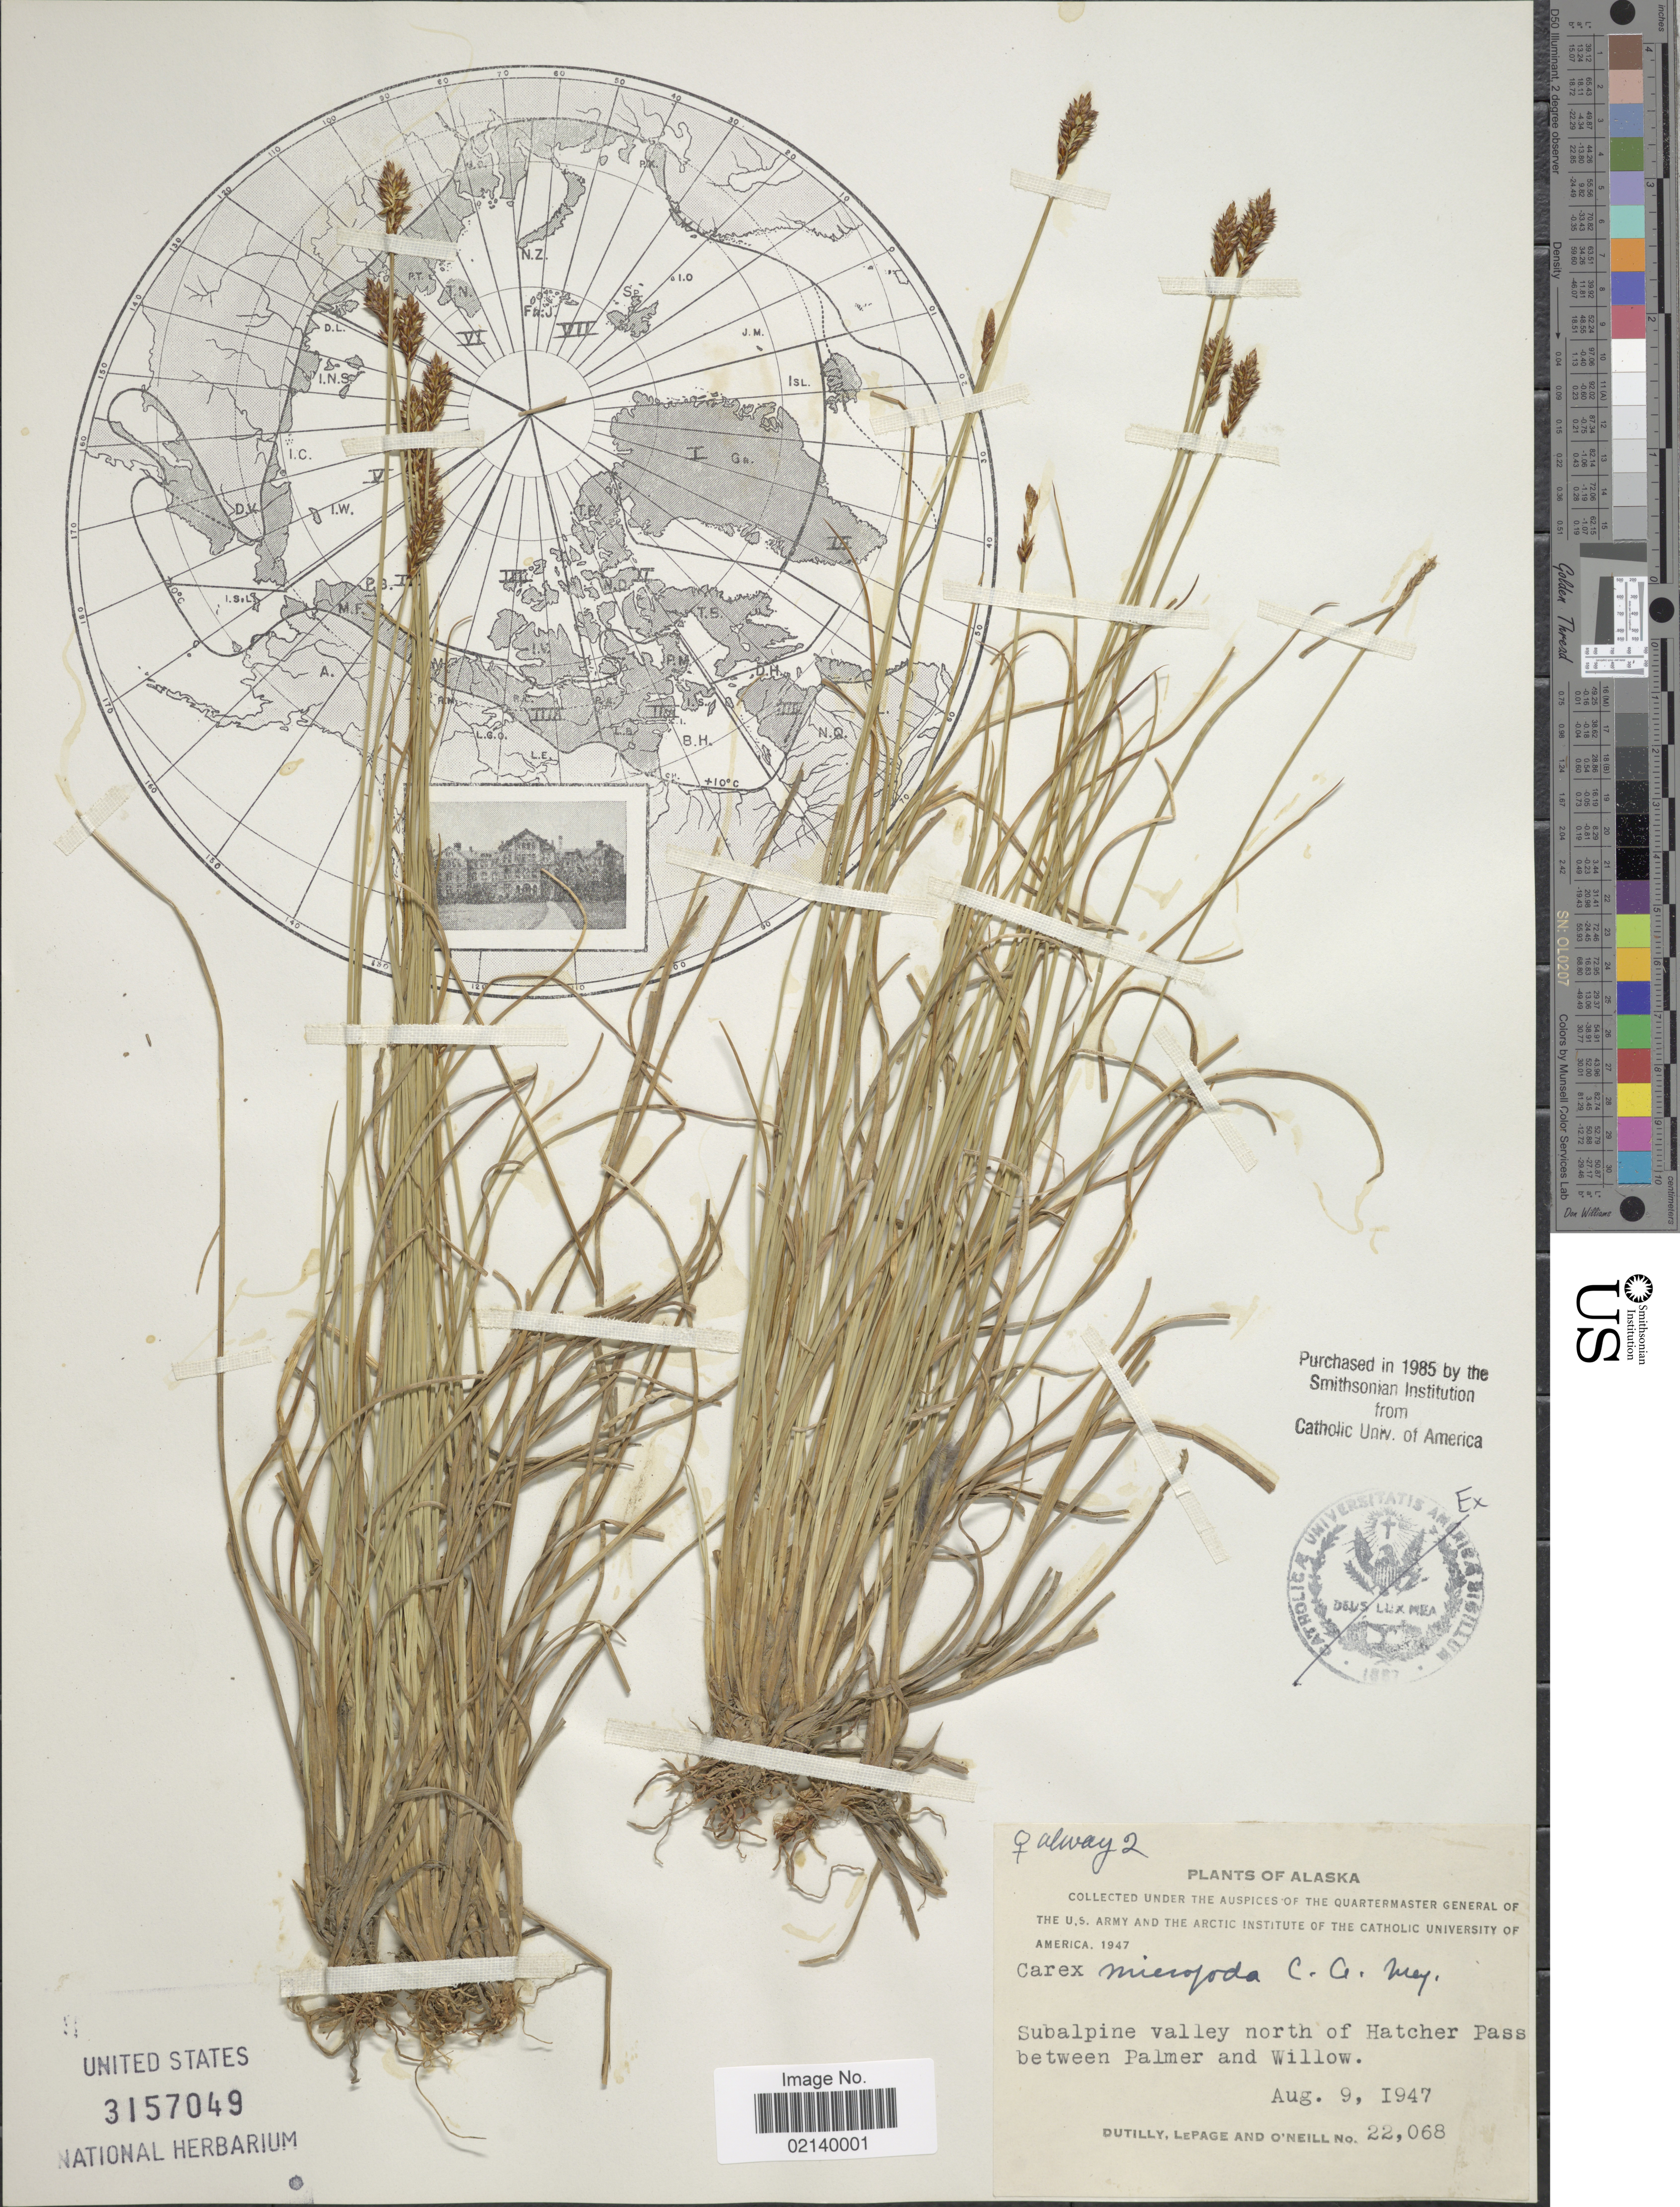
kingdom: Plantae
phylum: Tracheophyta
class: Liliopsida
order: Poales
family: Cyperaceae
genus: Carex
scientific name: Carex sp.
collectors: -. Dutilly, -. LePage & -. O'Neill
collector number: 22068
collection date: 1947-08-09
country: United States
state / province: Alaska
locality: Subalpine valley north of Hatcher Pass between Palmer and Willow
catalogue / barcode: US 3157049